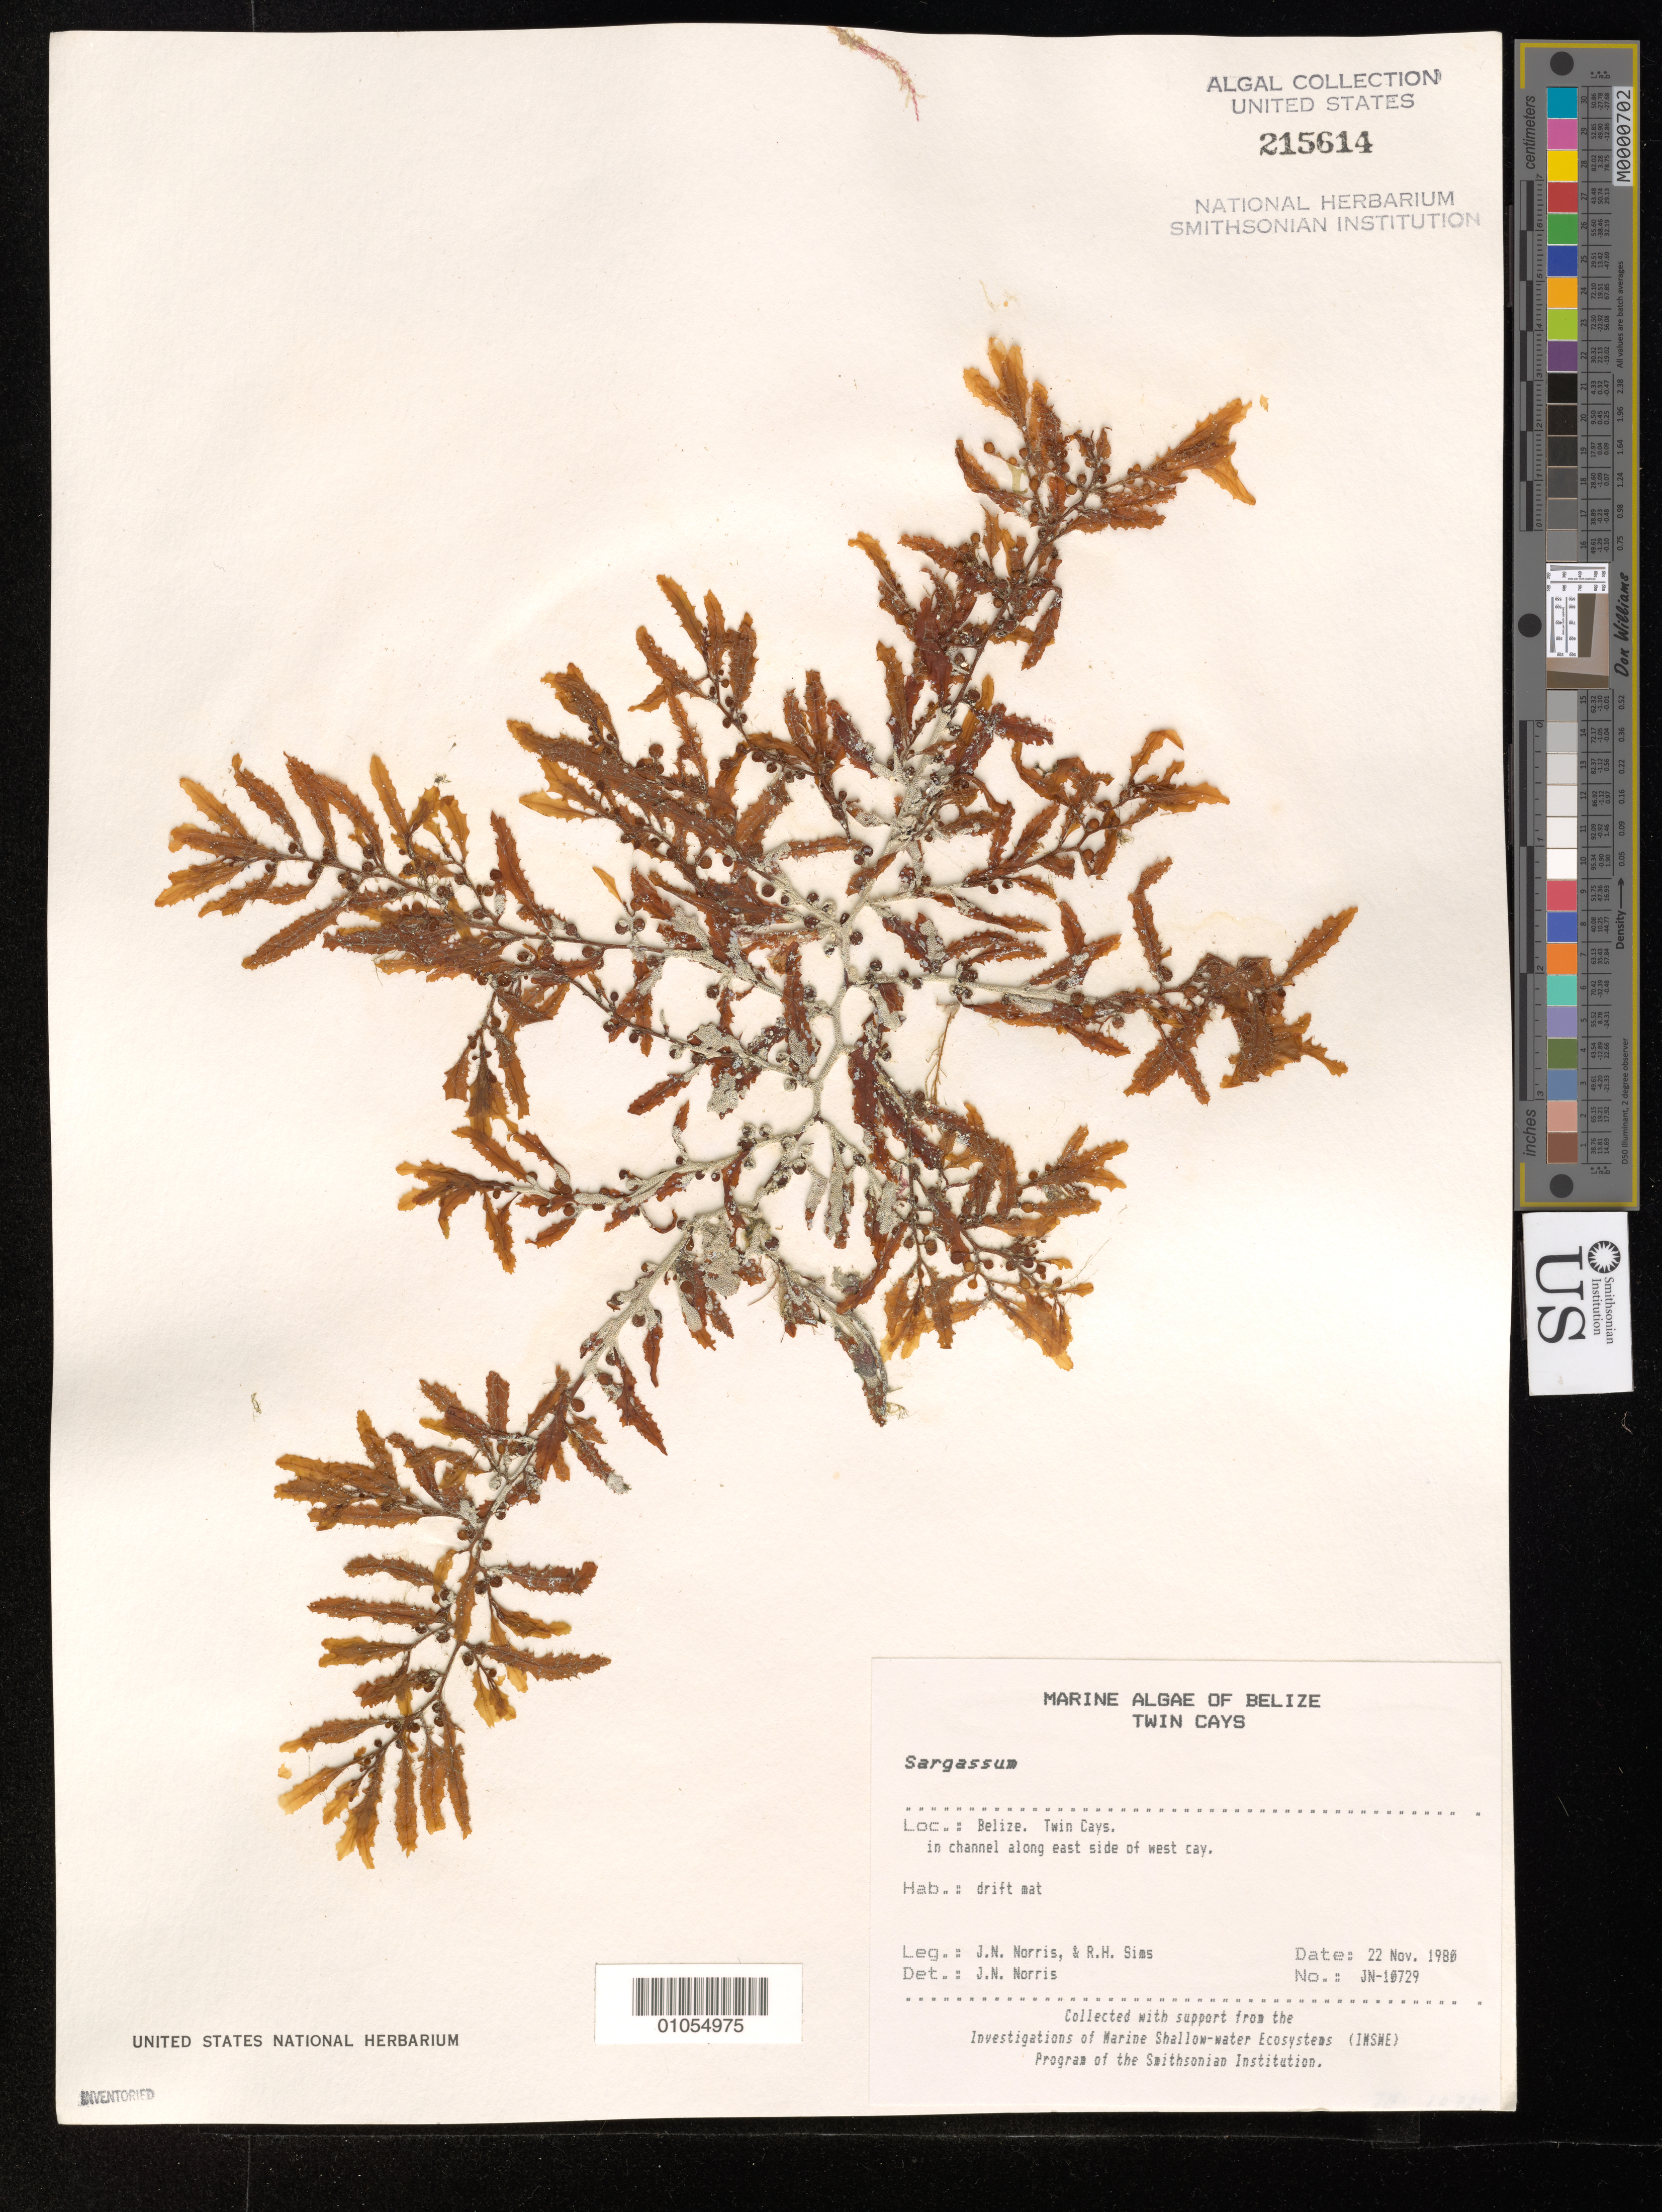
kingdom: Chromista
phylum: Ochrophyta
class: Phaeophyceae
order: Fucales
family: Sargassaceae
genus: Sargassum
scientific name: Sargassum sp.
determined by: Norris, James N.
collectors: J. N. Norris & R. H. Sims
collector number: JN-10729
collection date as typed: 22 Nov 1980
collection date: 1980-11-22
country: Belize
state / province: Stann Creek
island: West Cay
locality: In channel along east side of West Cay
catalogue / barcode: US 215614